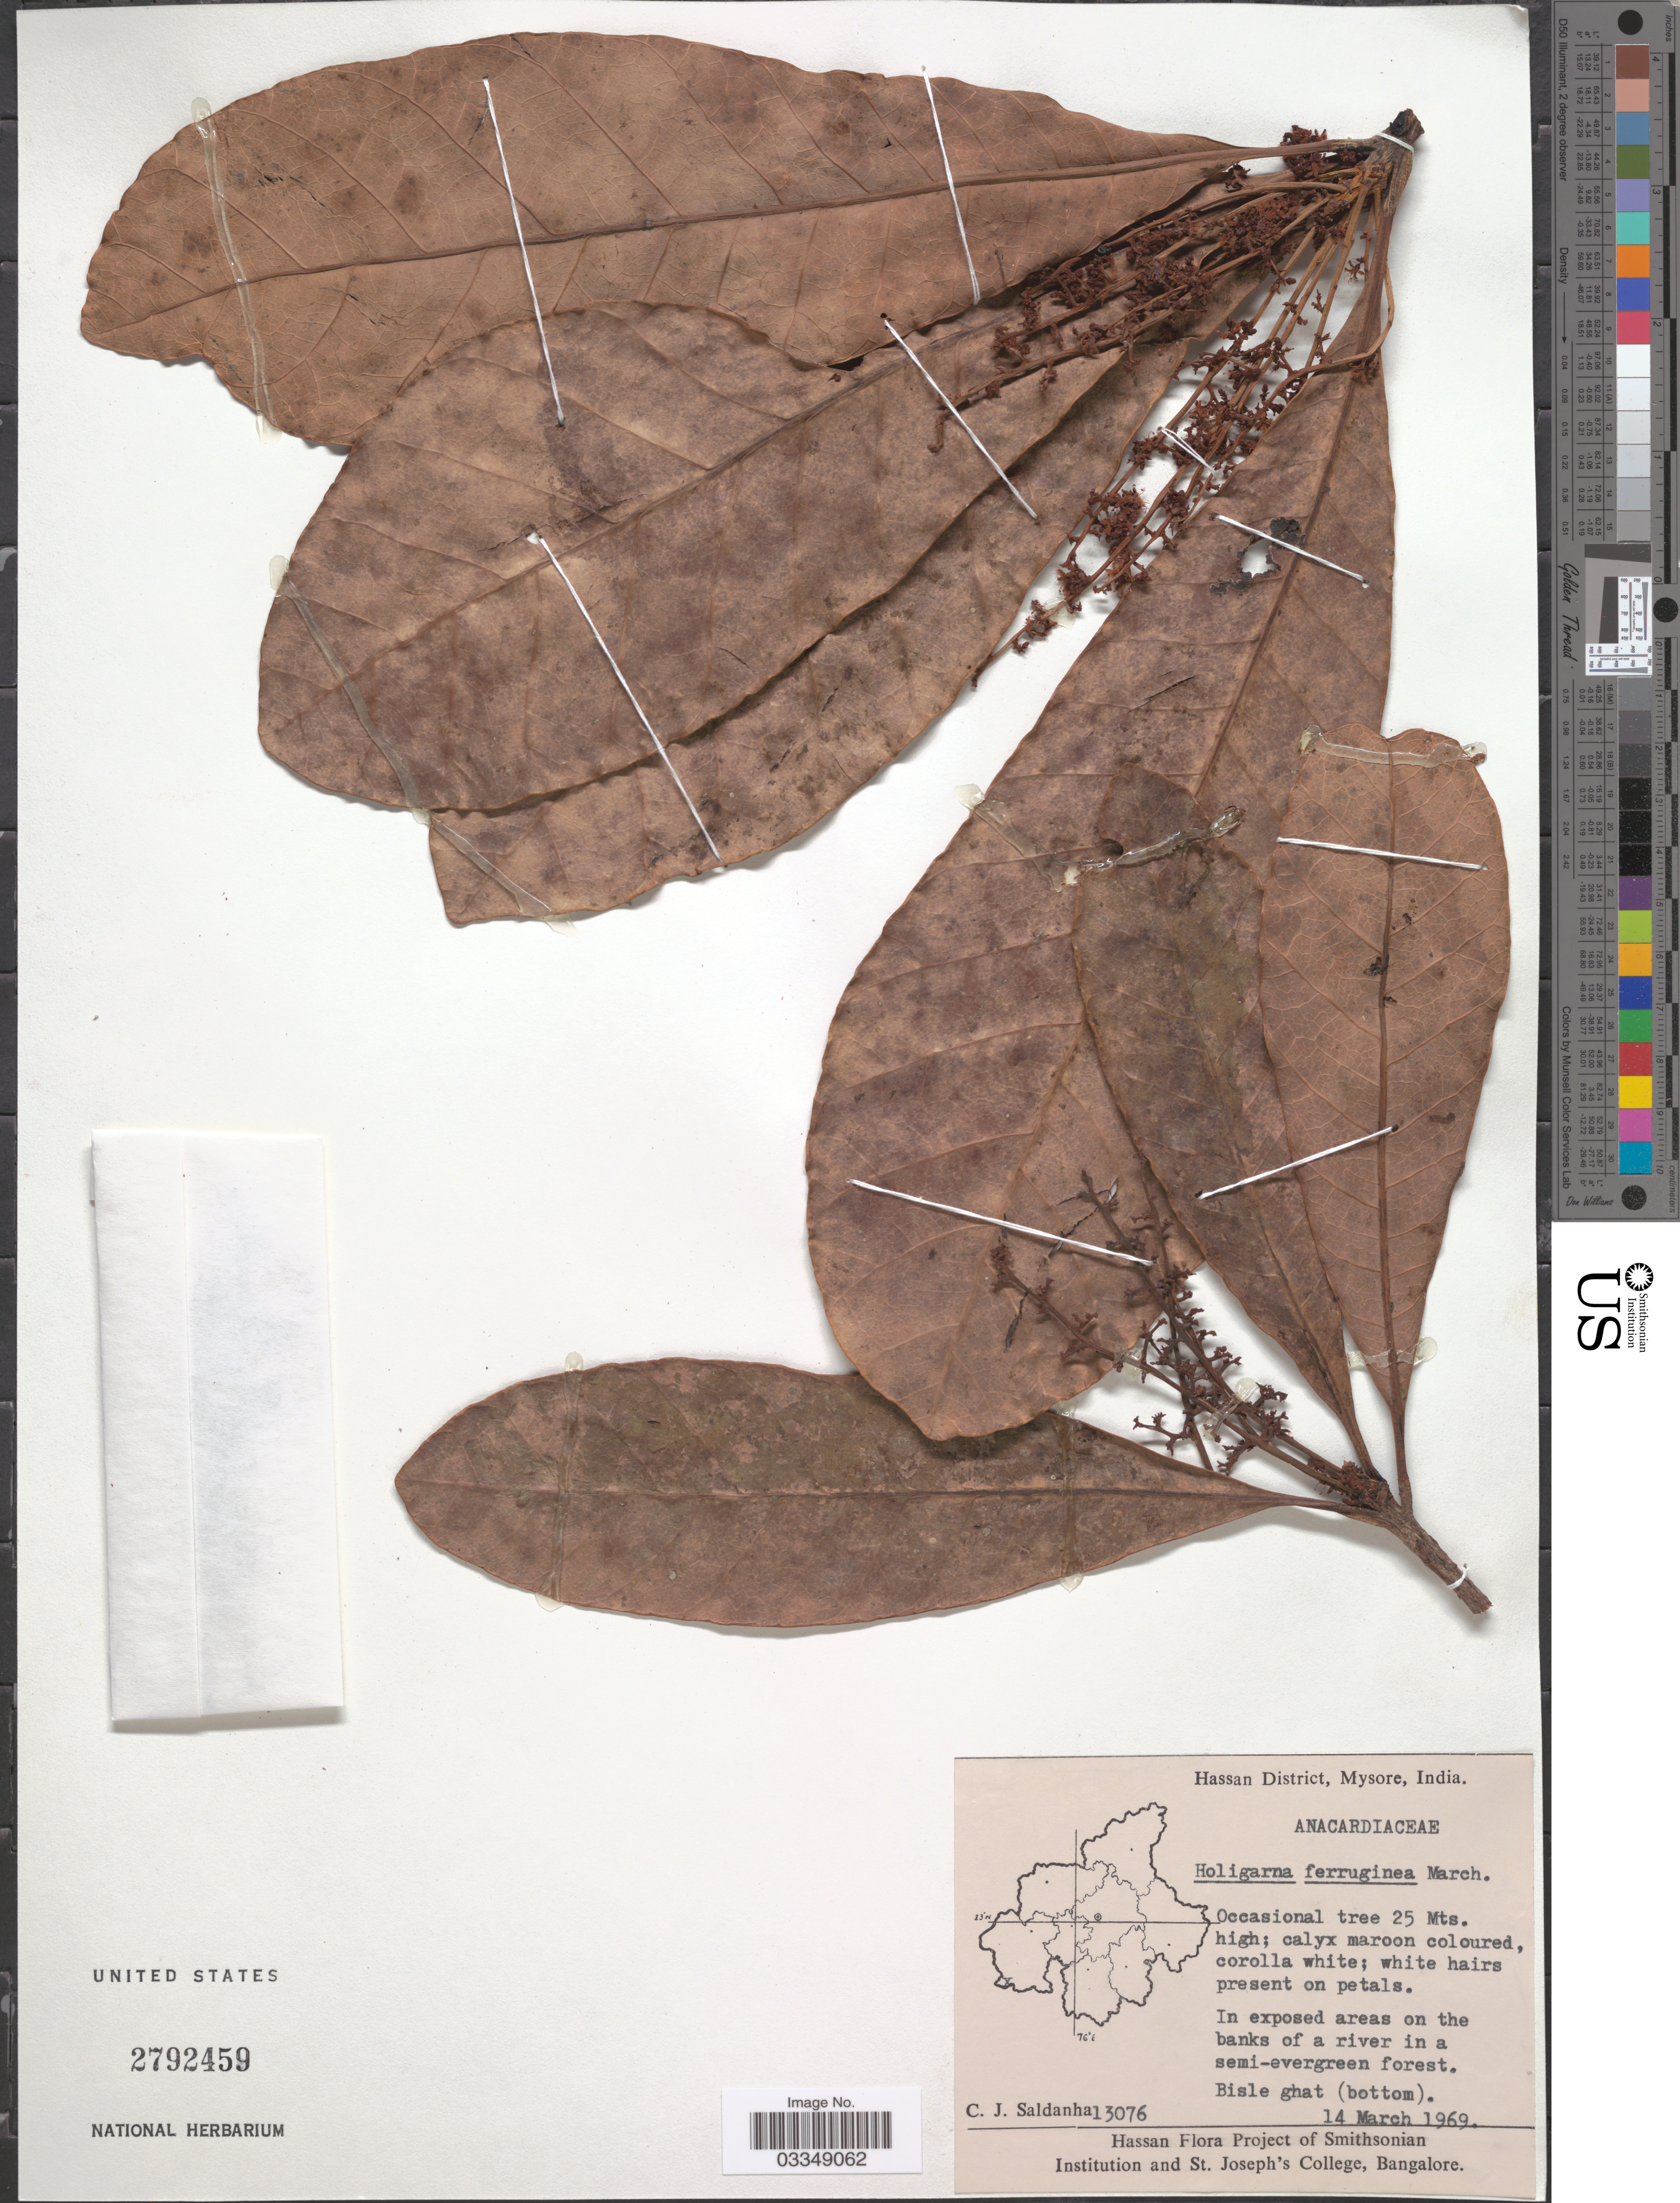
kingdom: Plantae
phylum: Tracheophyta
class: Magnoliopsida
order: Sapindales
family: Anacardiaceae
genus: Holigarna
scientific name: Holigarna ferruginea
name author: Marchand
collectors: C. J. Saldanha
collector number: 13076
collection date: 1969-03-14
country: India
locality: Hassan District, Mysore. Bhisle ghat (bottom).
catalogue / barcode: US 2792459